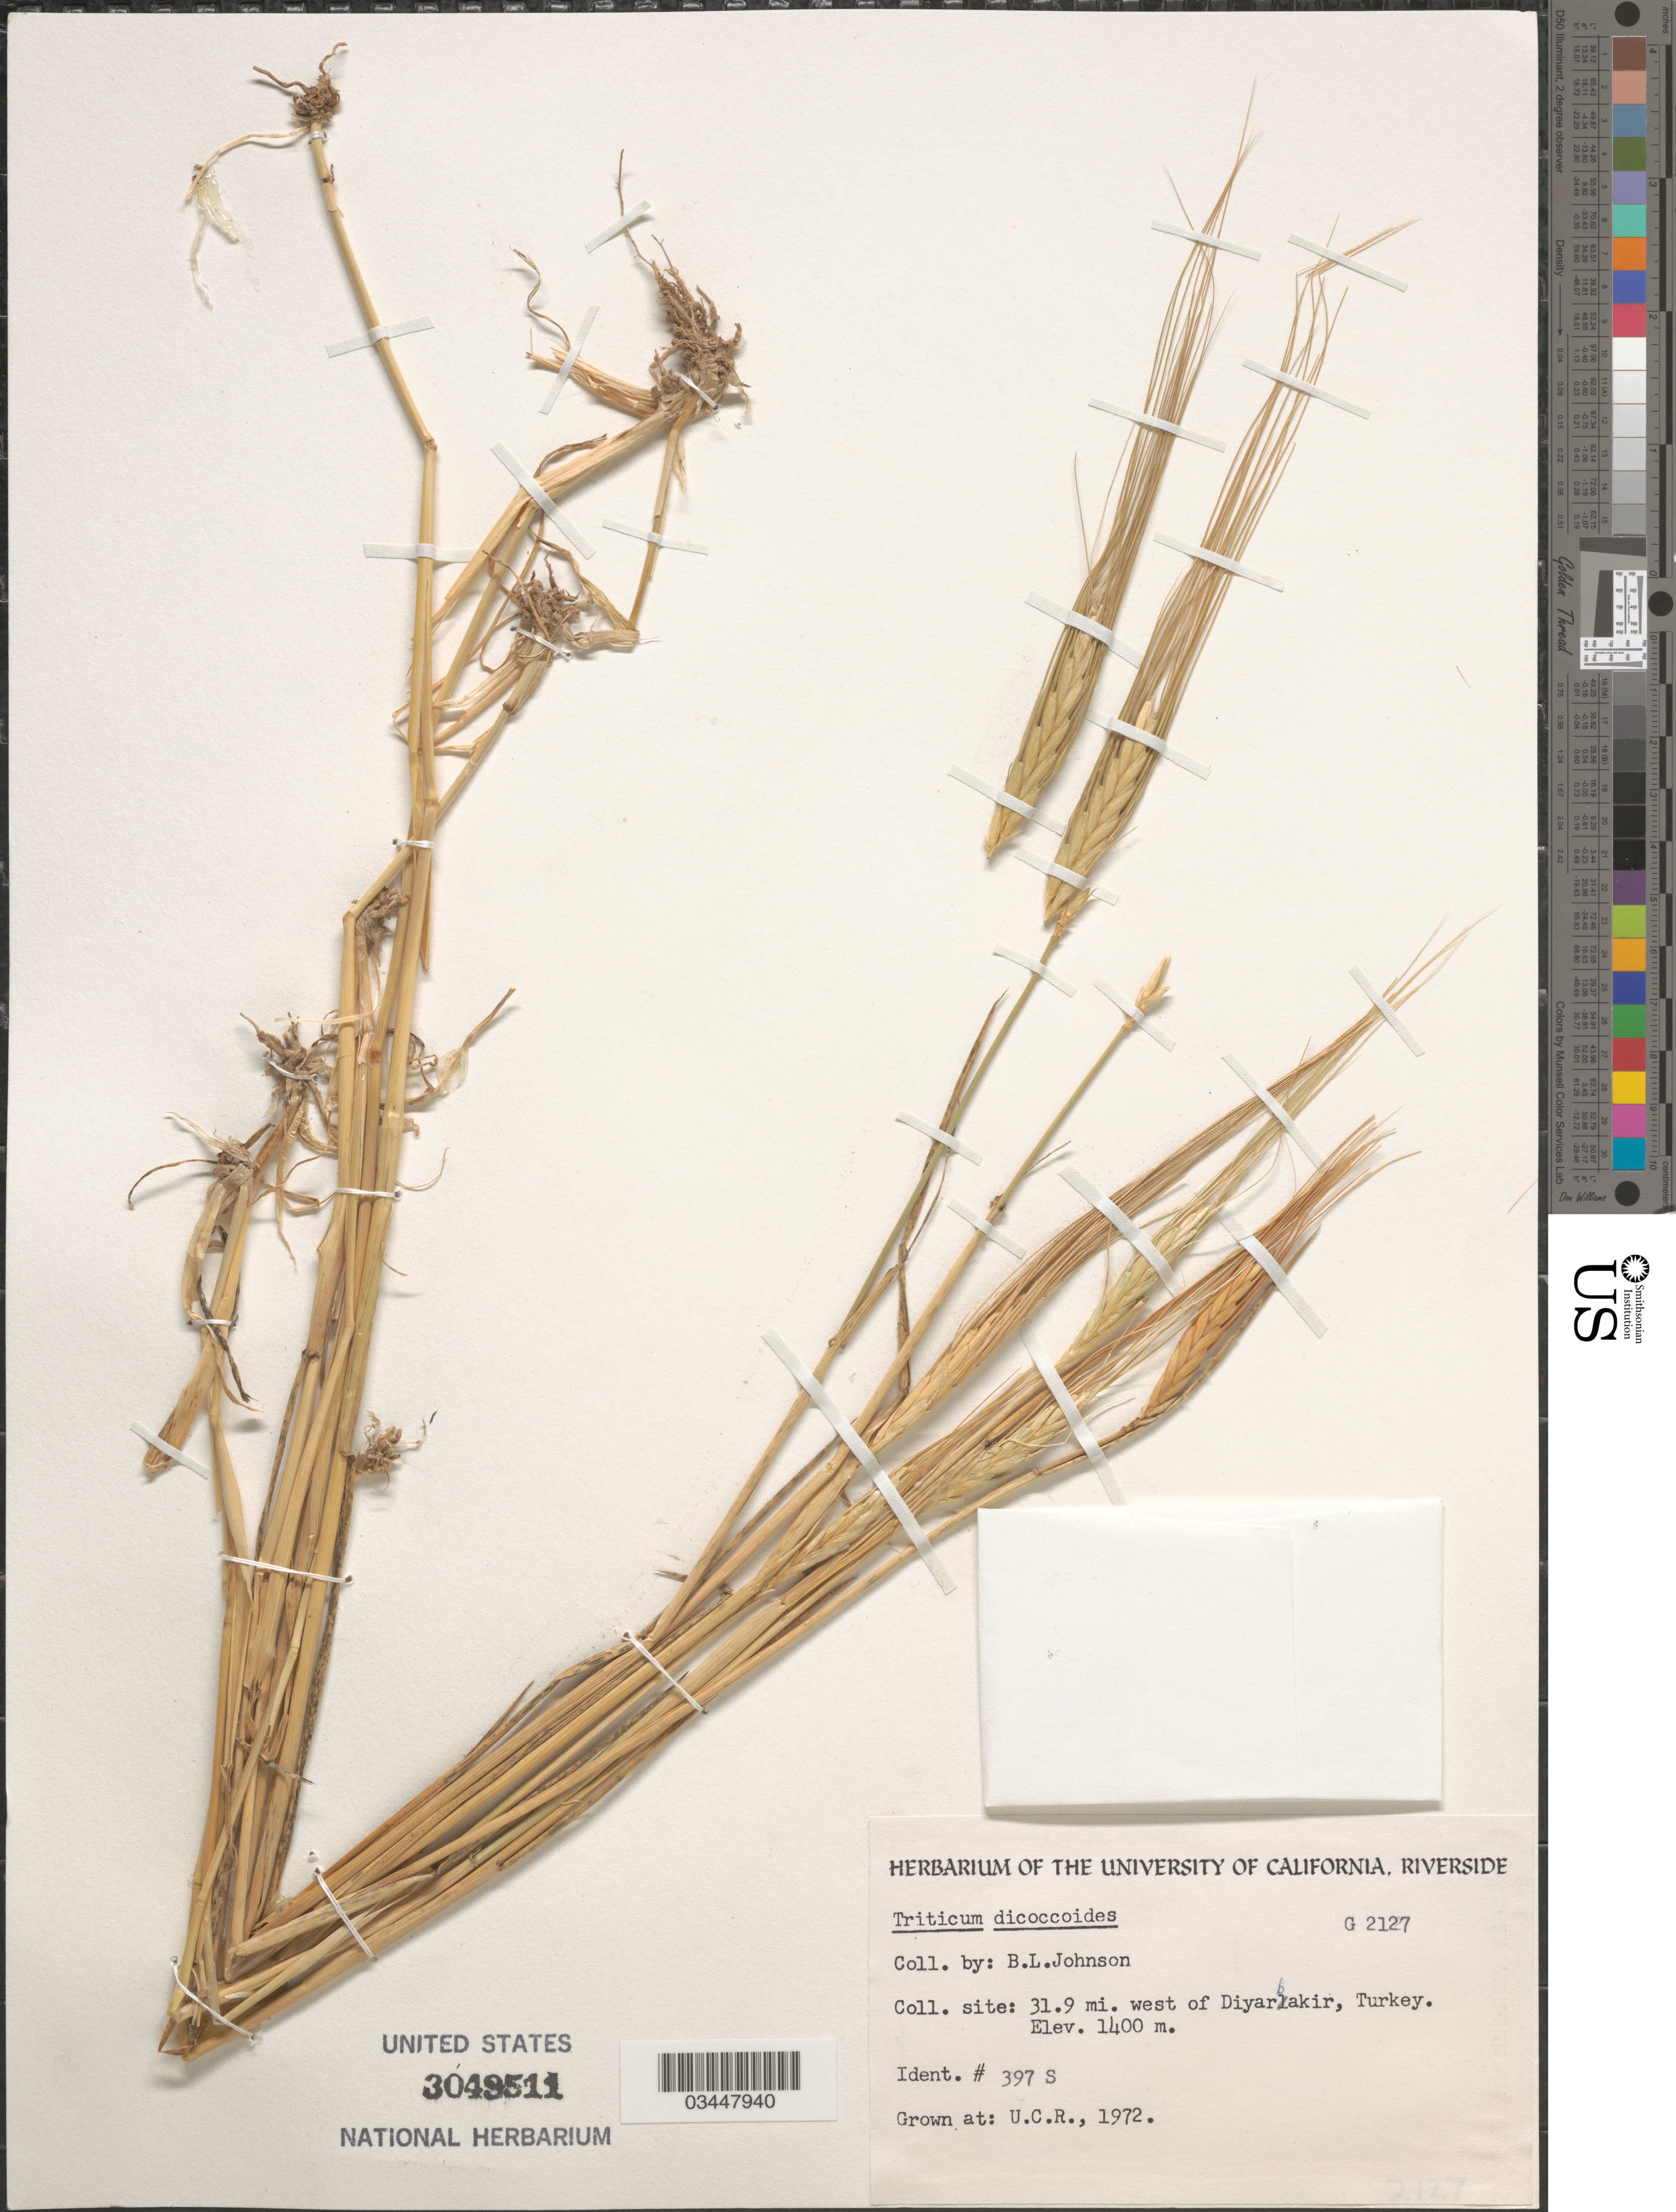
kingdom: Plantae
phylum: Tracheophyta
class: Liliopsida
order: Poales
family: Poaceae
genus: Triticum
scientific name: Triticum dicoccoides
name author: (Körn.) Körn. ex Schweinf.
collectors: ex herb. Univ. of California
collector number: G2127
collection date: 1972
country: United States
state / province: California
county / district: Riverside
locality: U.C.R.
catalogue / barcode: US 3049511